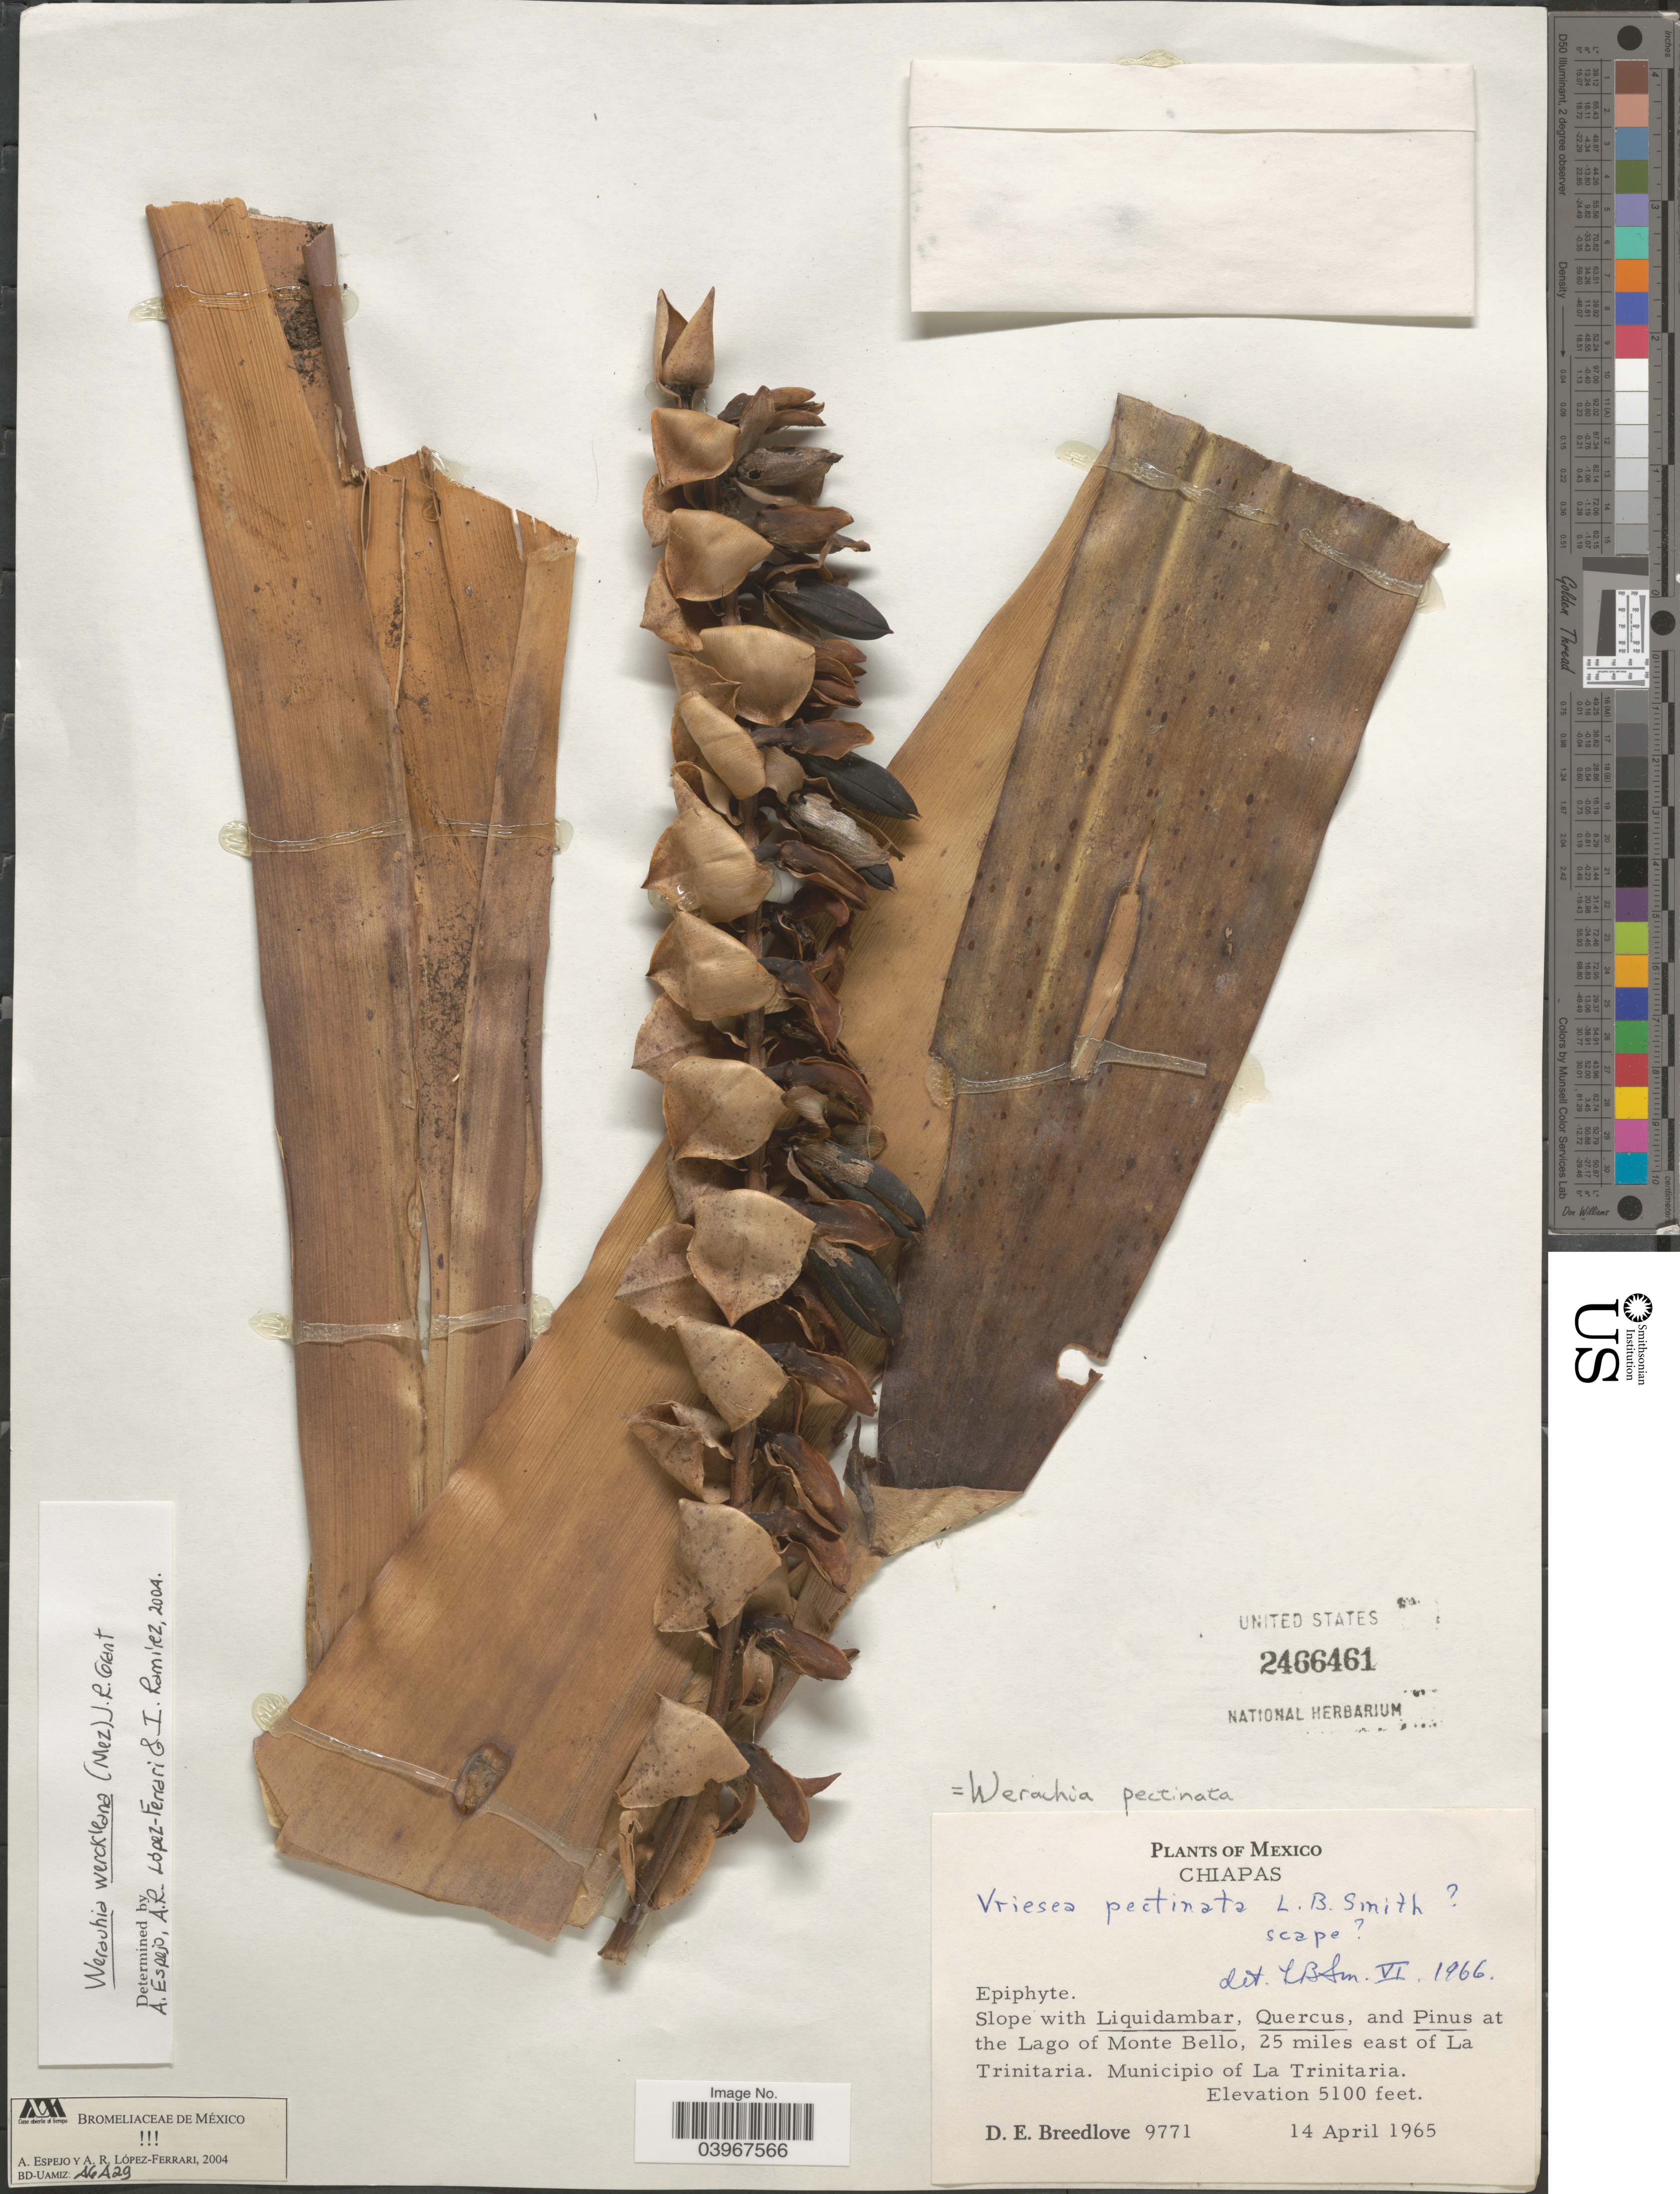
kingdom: Plantae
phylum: Tracheophyta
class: Liliopsida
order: Poales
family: Bromeliaceae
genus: Werauhia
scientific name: Werauhia werckleana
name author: (Mez) J.R. Grant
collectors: D. E. Breedlove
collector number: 9771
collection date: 1965-04-14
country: Mexico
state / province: Chiapas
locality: At the Lago of Monte Bello, 25 miles east of La Trinitaria. Municipio of La Trinitaria.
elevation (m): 1554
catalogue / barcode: US 2466461